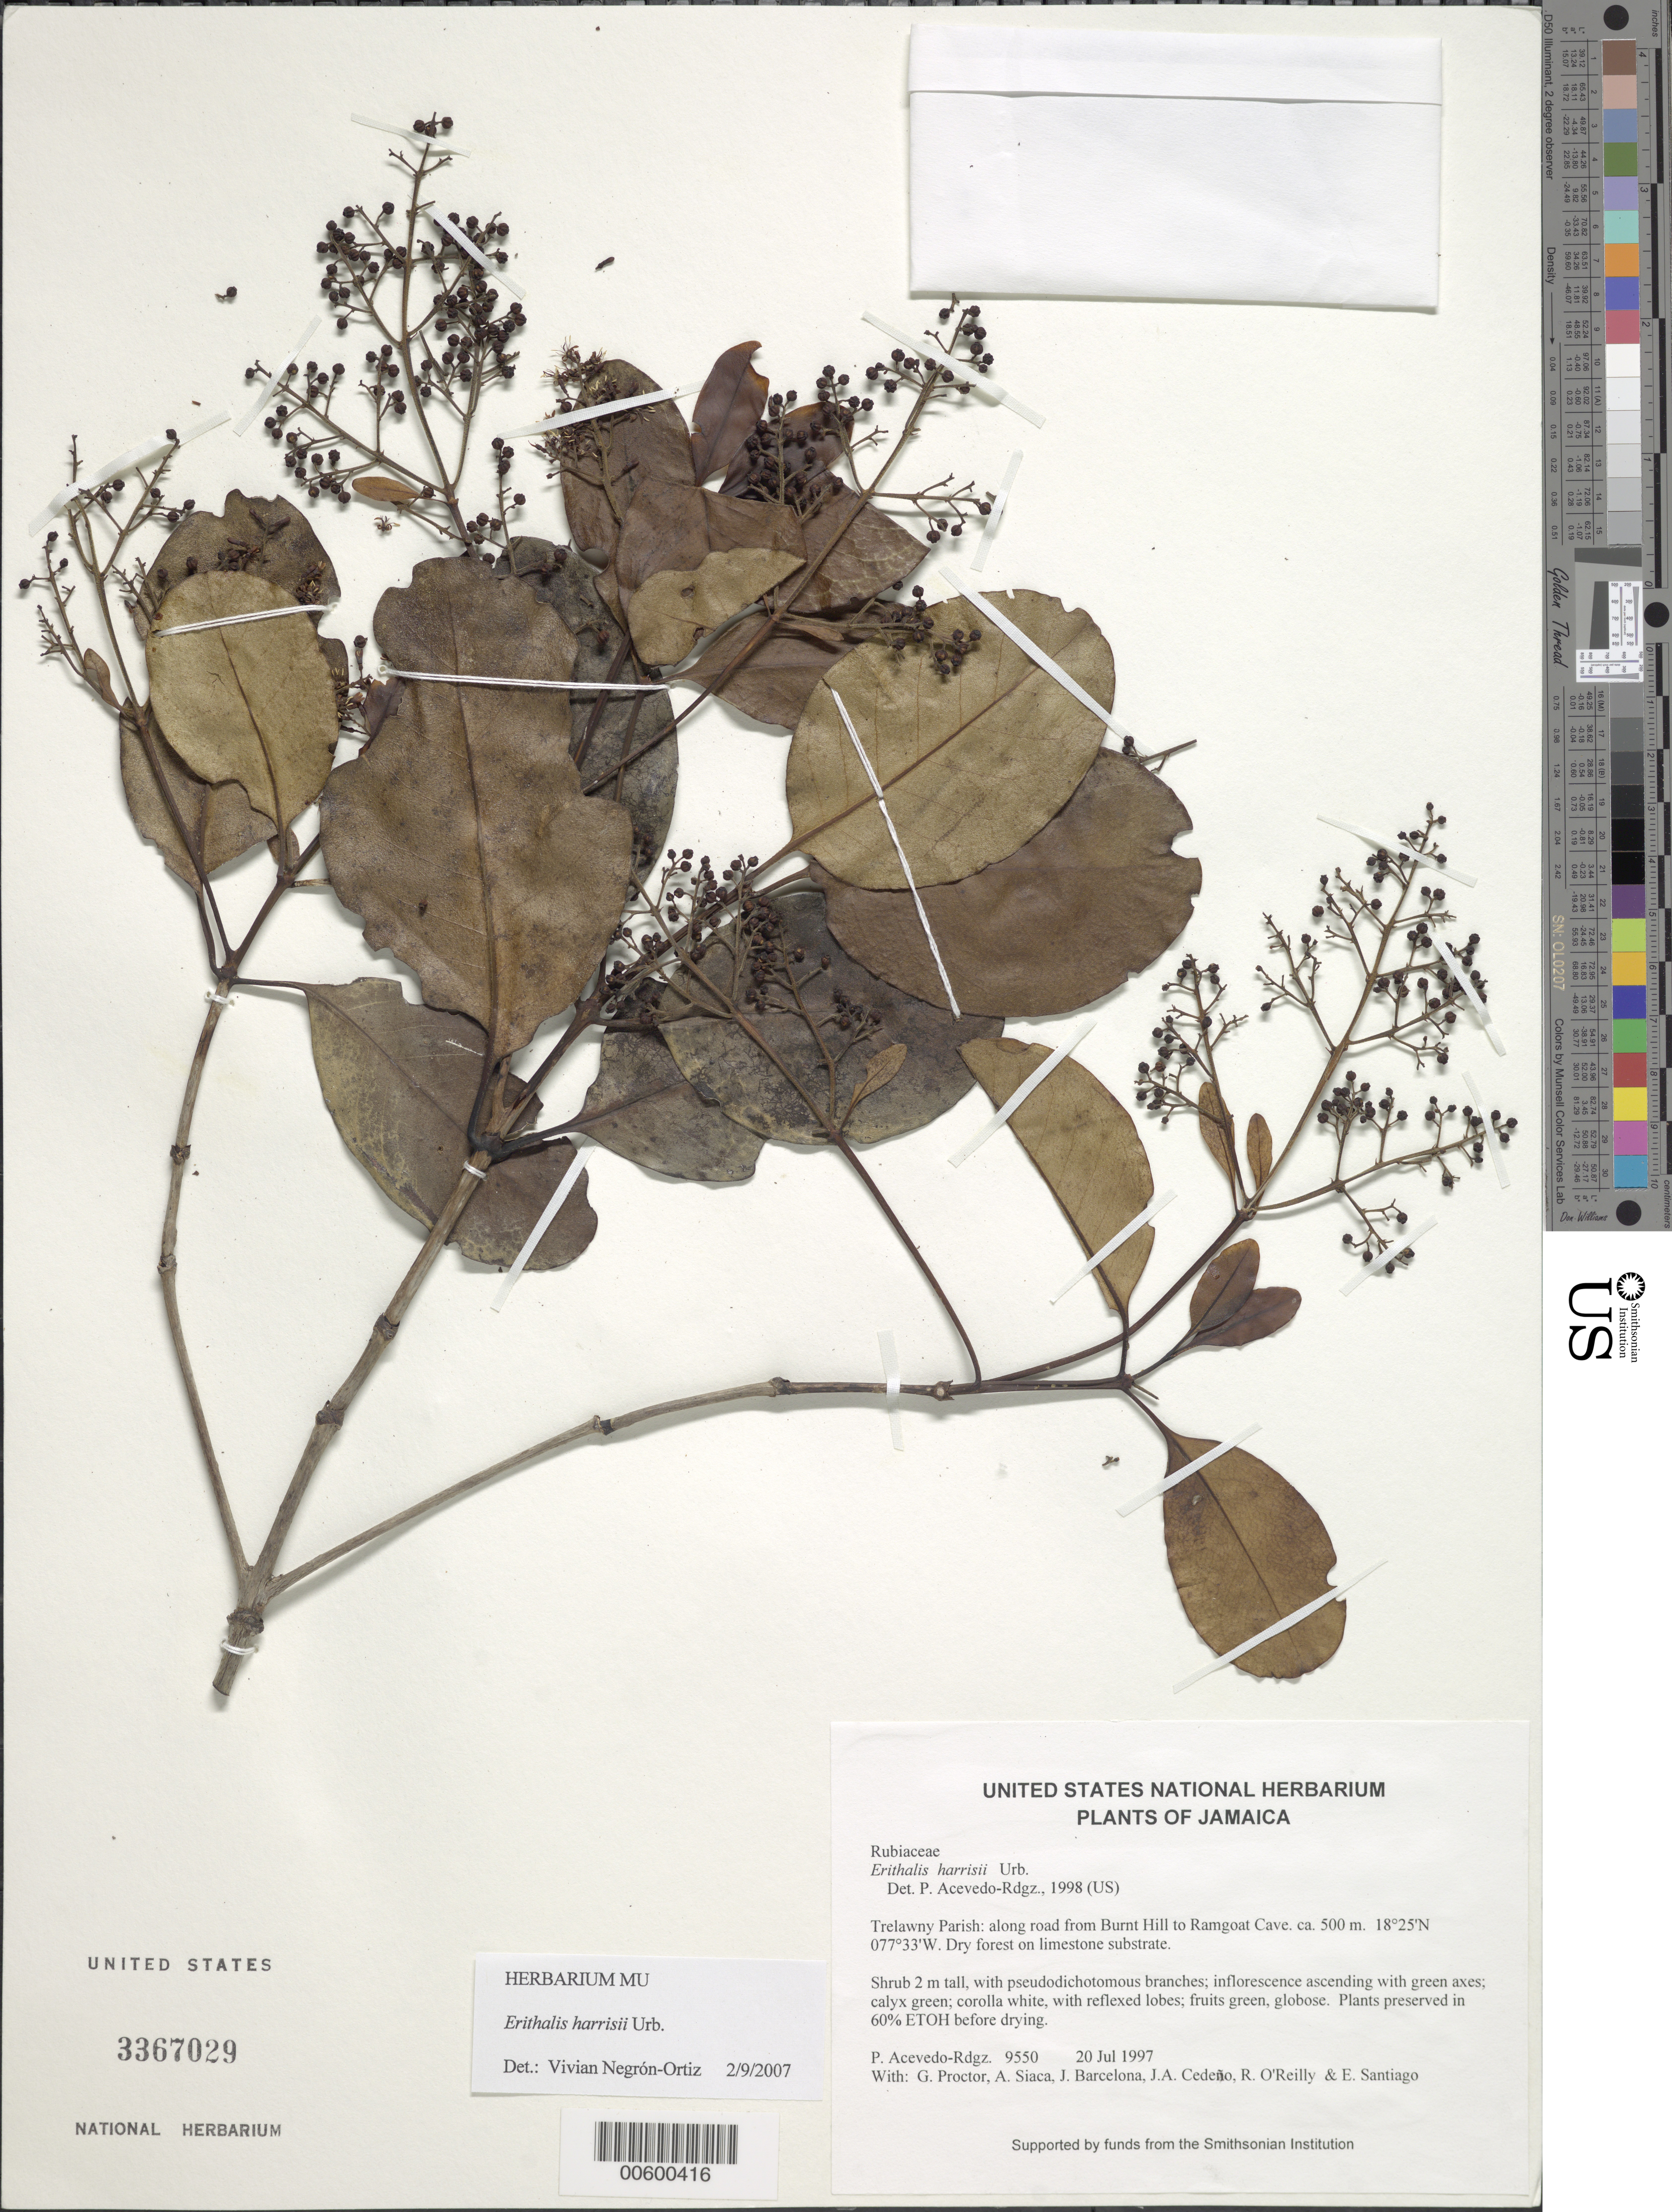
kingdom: Plantae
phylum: Tracheophyta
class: Magnoliopsida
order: Gentianales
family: Rubiaceae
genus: Erithalis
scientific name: Erithalis harrisii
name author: Urb.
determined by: Acevedo-Rodríguez, P., (BOT), Smithsonian Institution - National Museum of Natural History (UNITED STATES)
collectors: P. Acevedo-Rodr., G. R. Proctor, A. Siaca, J. Barcelona, J. A. Cedeño M. & R. O'Reilly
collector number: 9550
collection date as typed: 20 Jul 1997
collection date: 1997-07-20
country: Jamaica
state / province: Trelawny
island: Jamaica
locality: Trelawny Parish: along road from Burnt Hill to Ramgoat Cave.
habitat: Dry forest on limestone substrate.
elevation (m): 500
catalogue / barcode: US 3367029